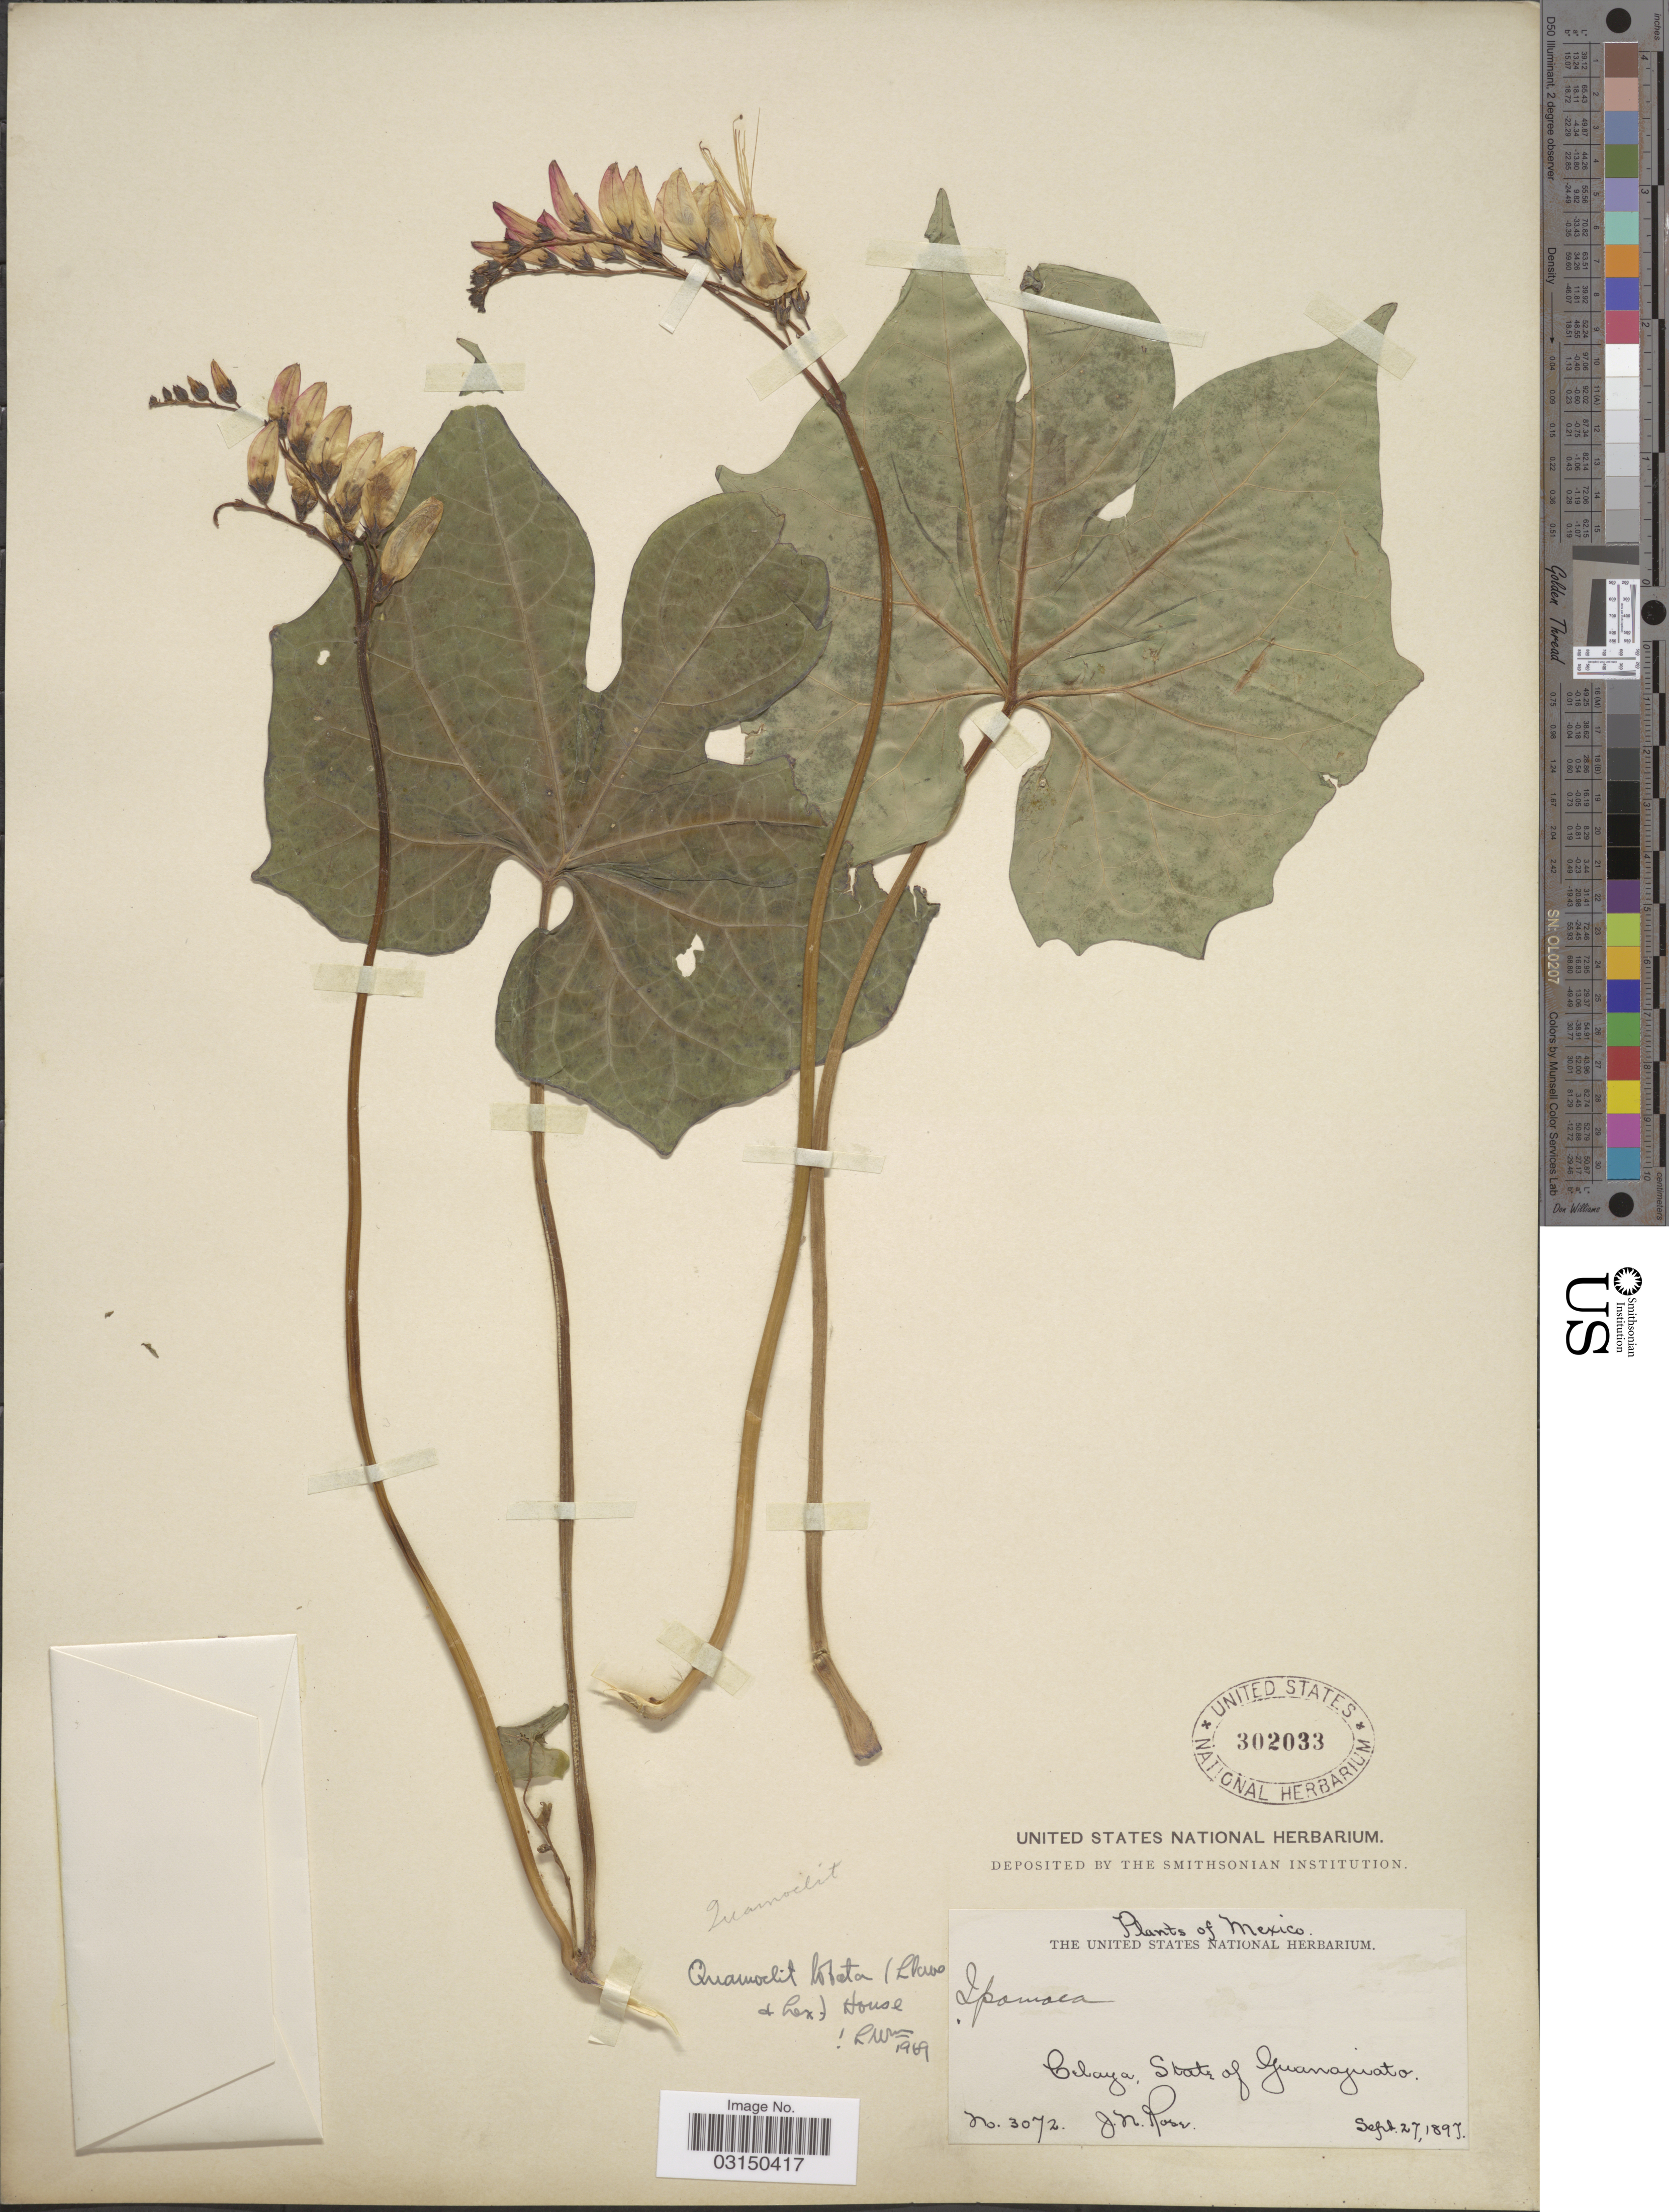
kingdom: Plantae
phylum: Tracheophyta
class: Magnoliopsida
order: Solanales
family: Convolvulaceae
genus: Ipomoea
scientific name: Ipomoea lobata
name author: (Cerv.) Thell.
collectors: J. N. Rose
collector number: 3072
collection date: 1897-09-27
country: Mexico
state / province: Guanajuato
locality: Celaya, State of Guanajuato.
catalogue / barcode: US 302033